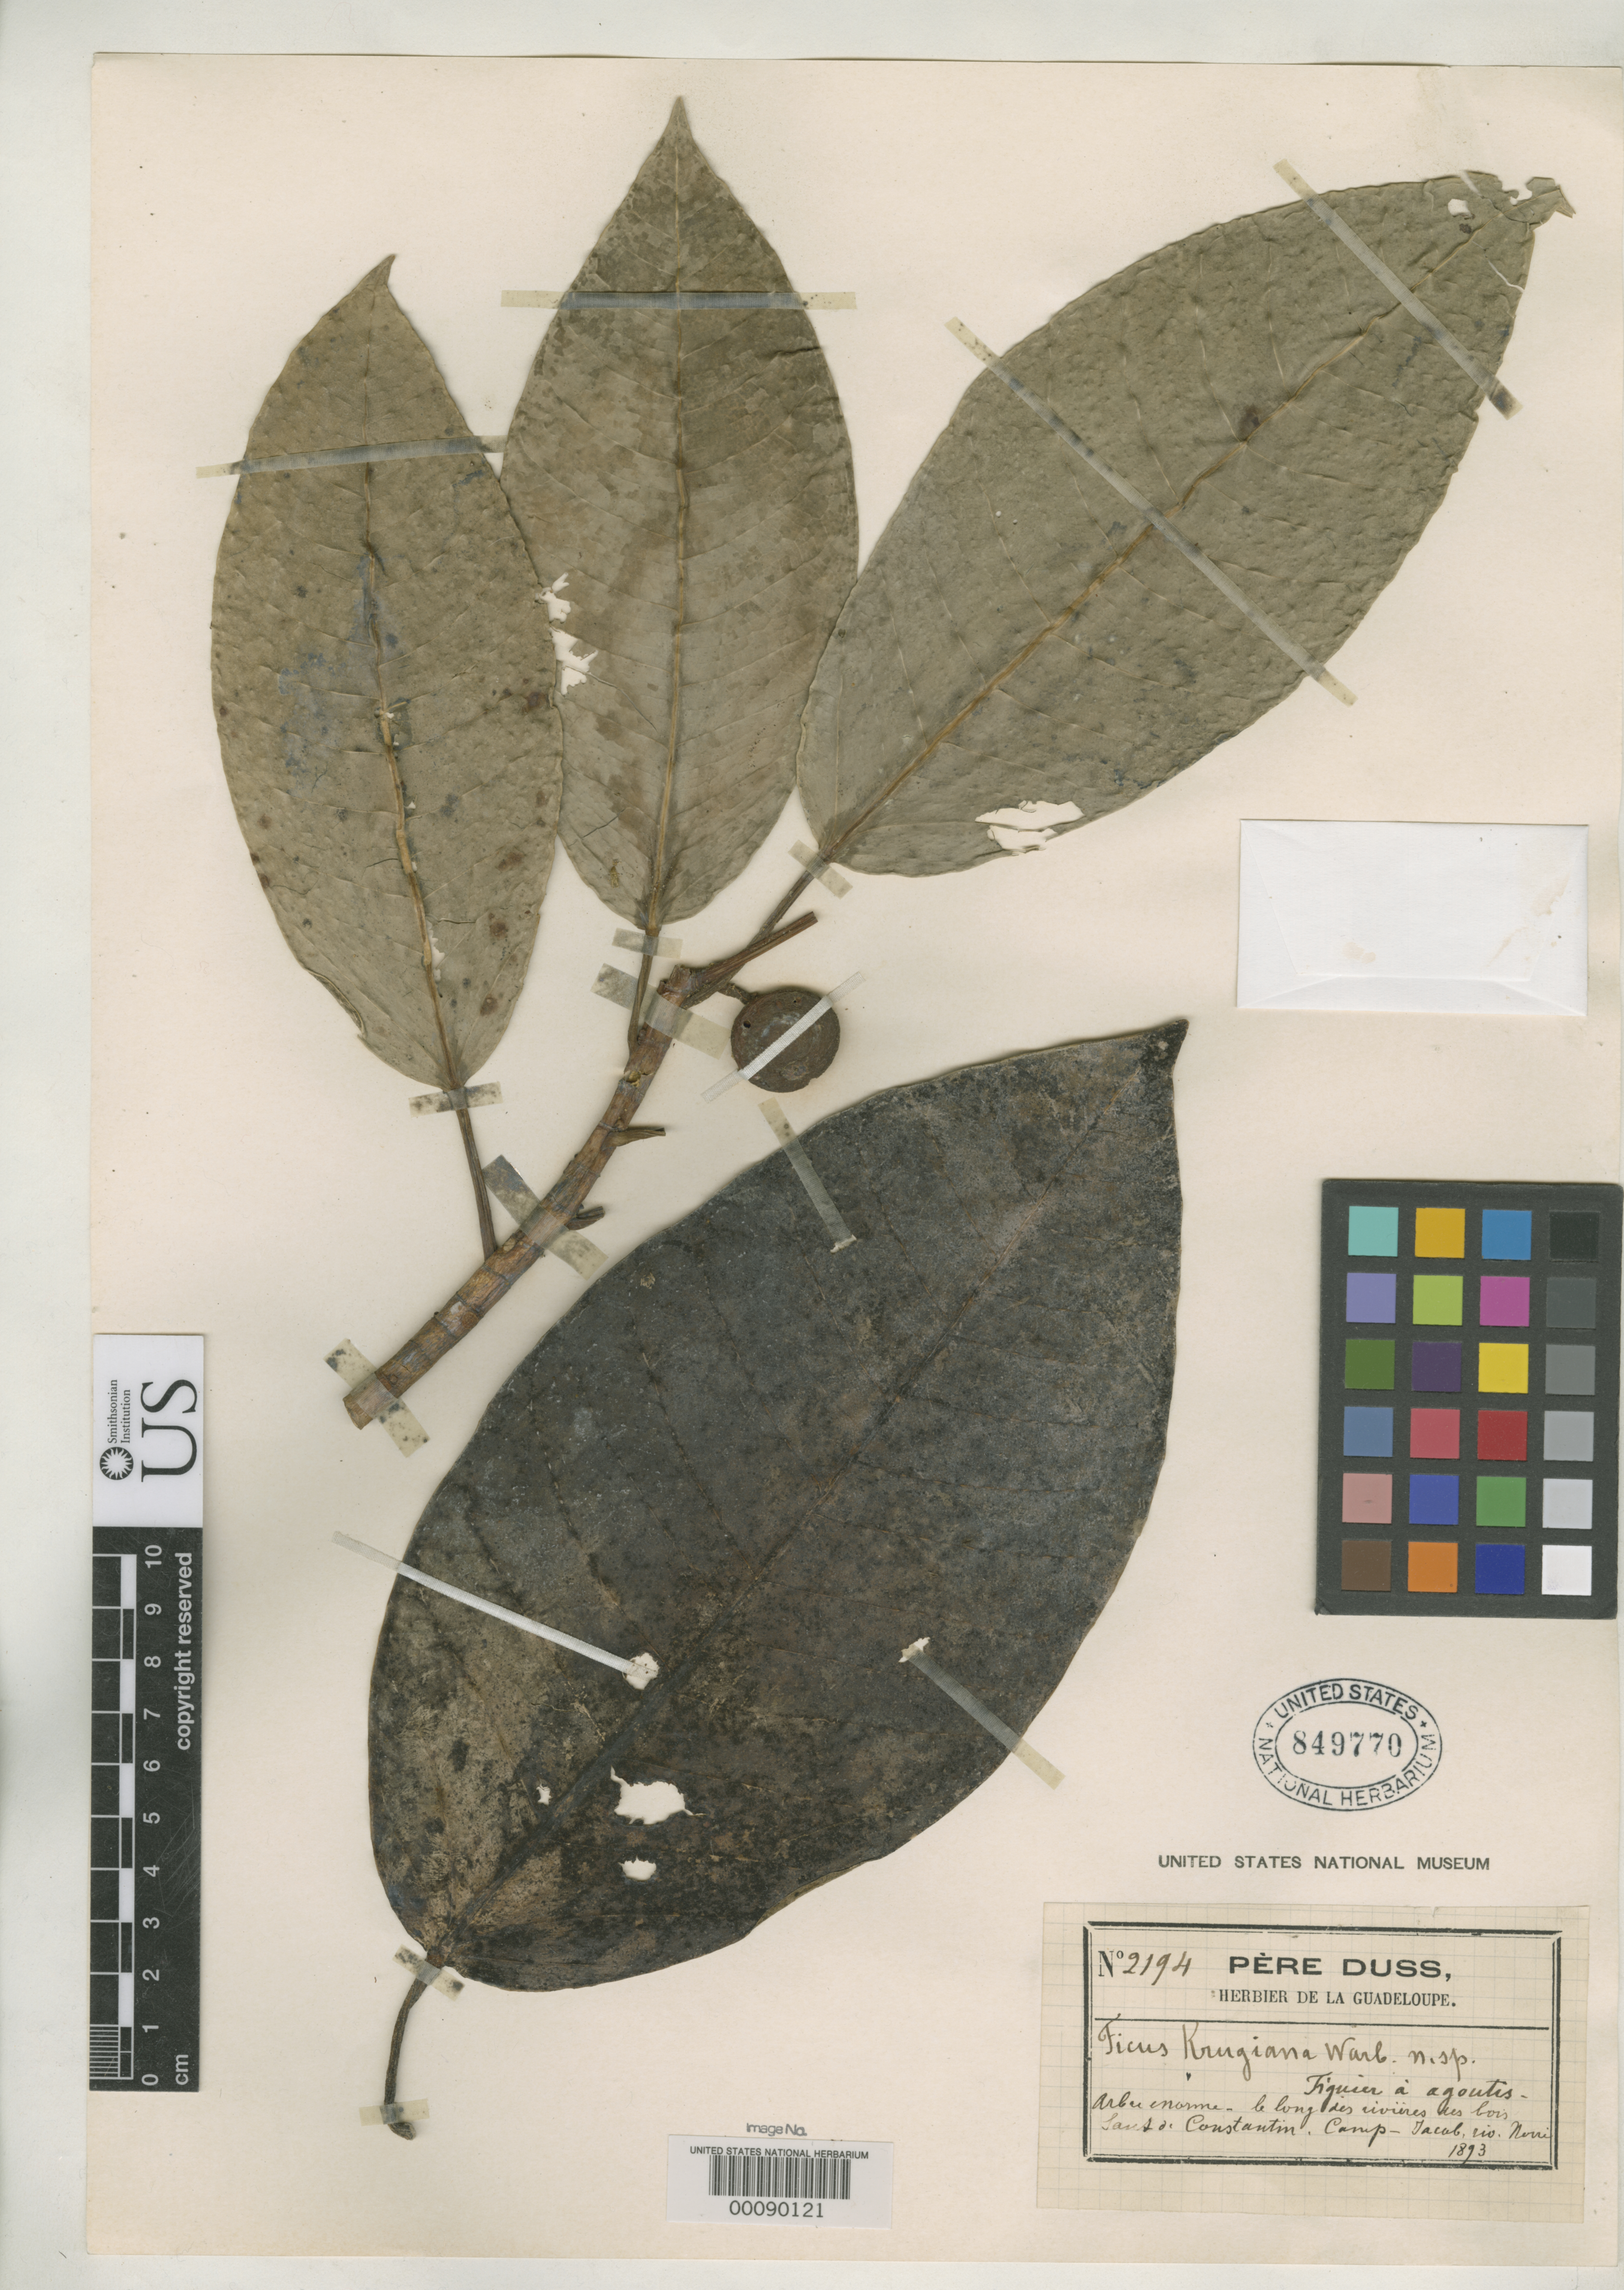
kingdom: Plantae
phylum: Tracheophyta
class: Magnoliopsida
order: Rosales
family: Moraceae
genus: Ficus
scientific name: Ficus krugiana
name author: Warb. in Urb.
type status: Syntype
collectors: Père Duss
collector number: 2194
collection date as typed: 1893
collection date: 1893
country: Guadeloupe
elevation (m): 400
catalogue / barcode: US 849770